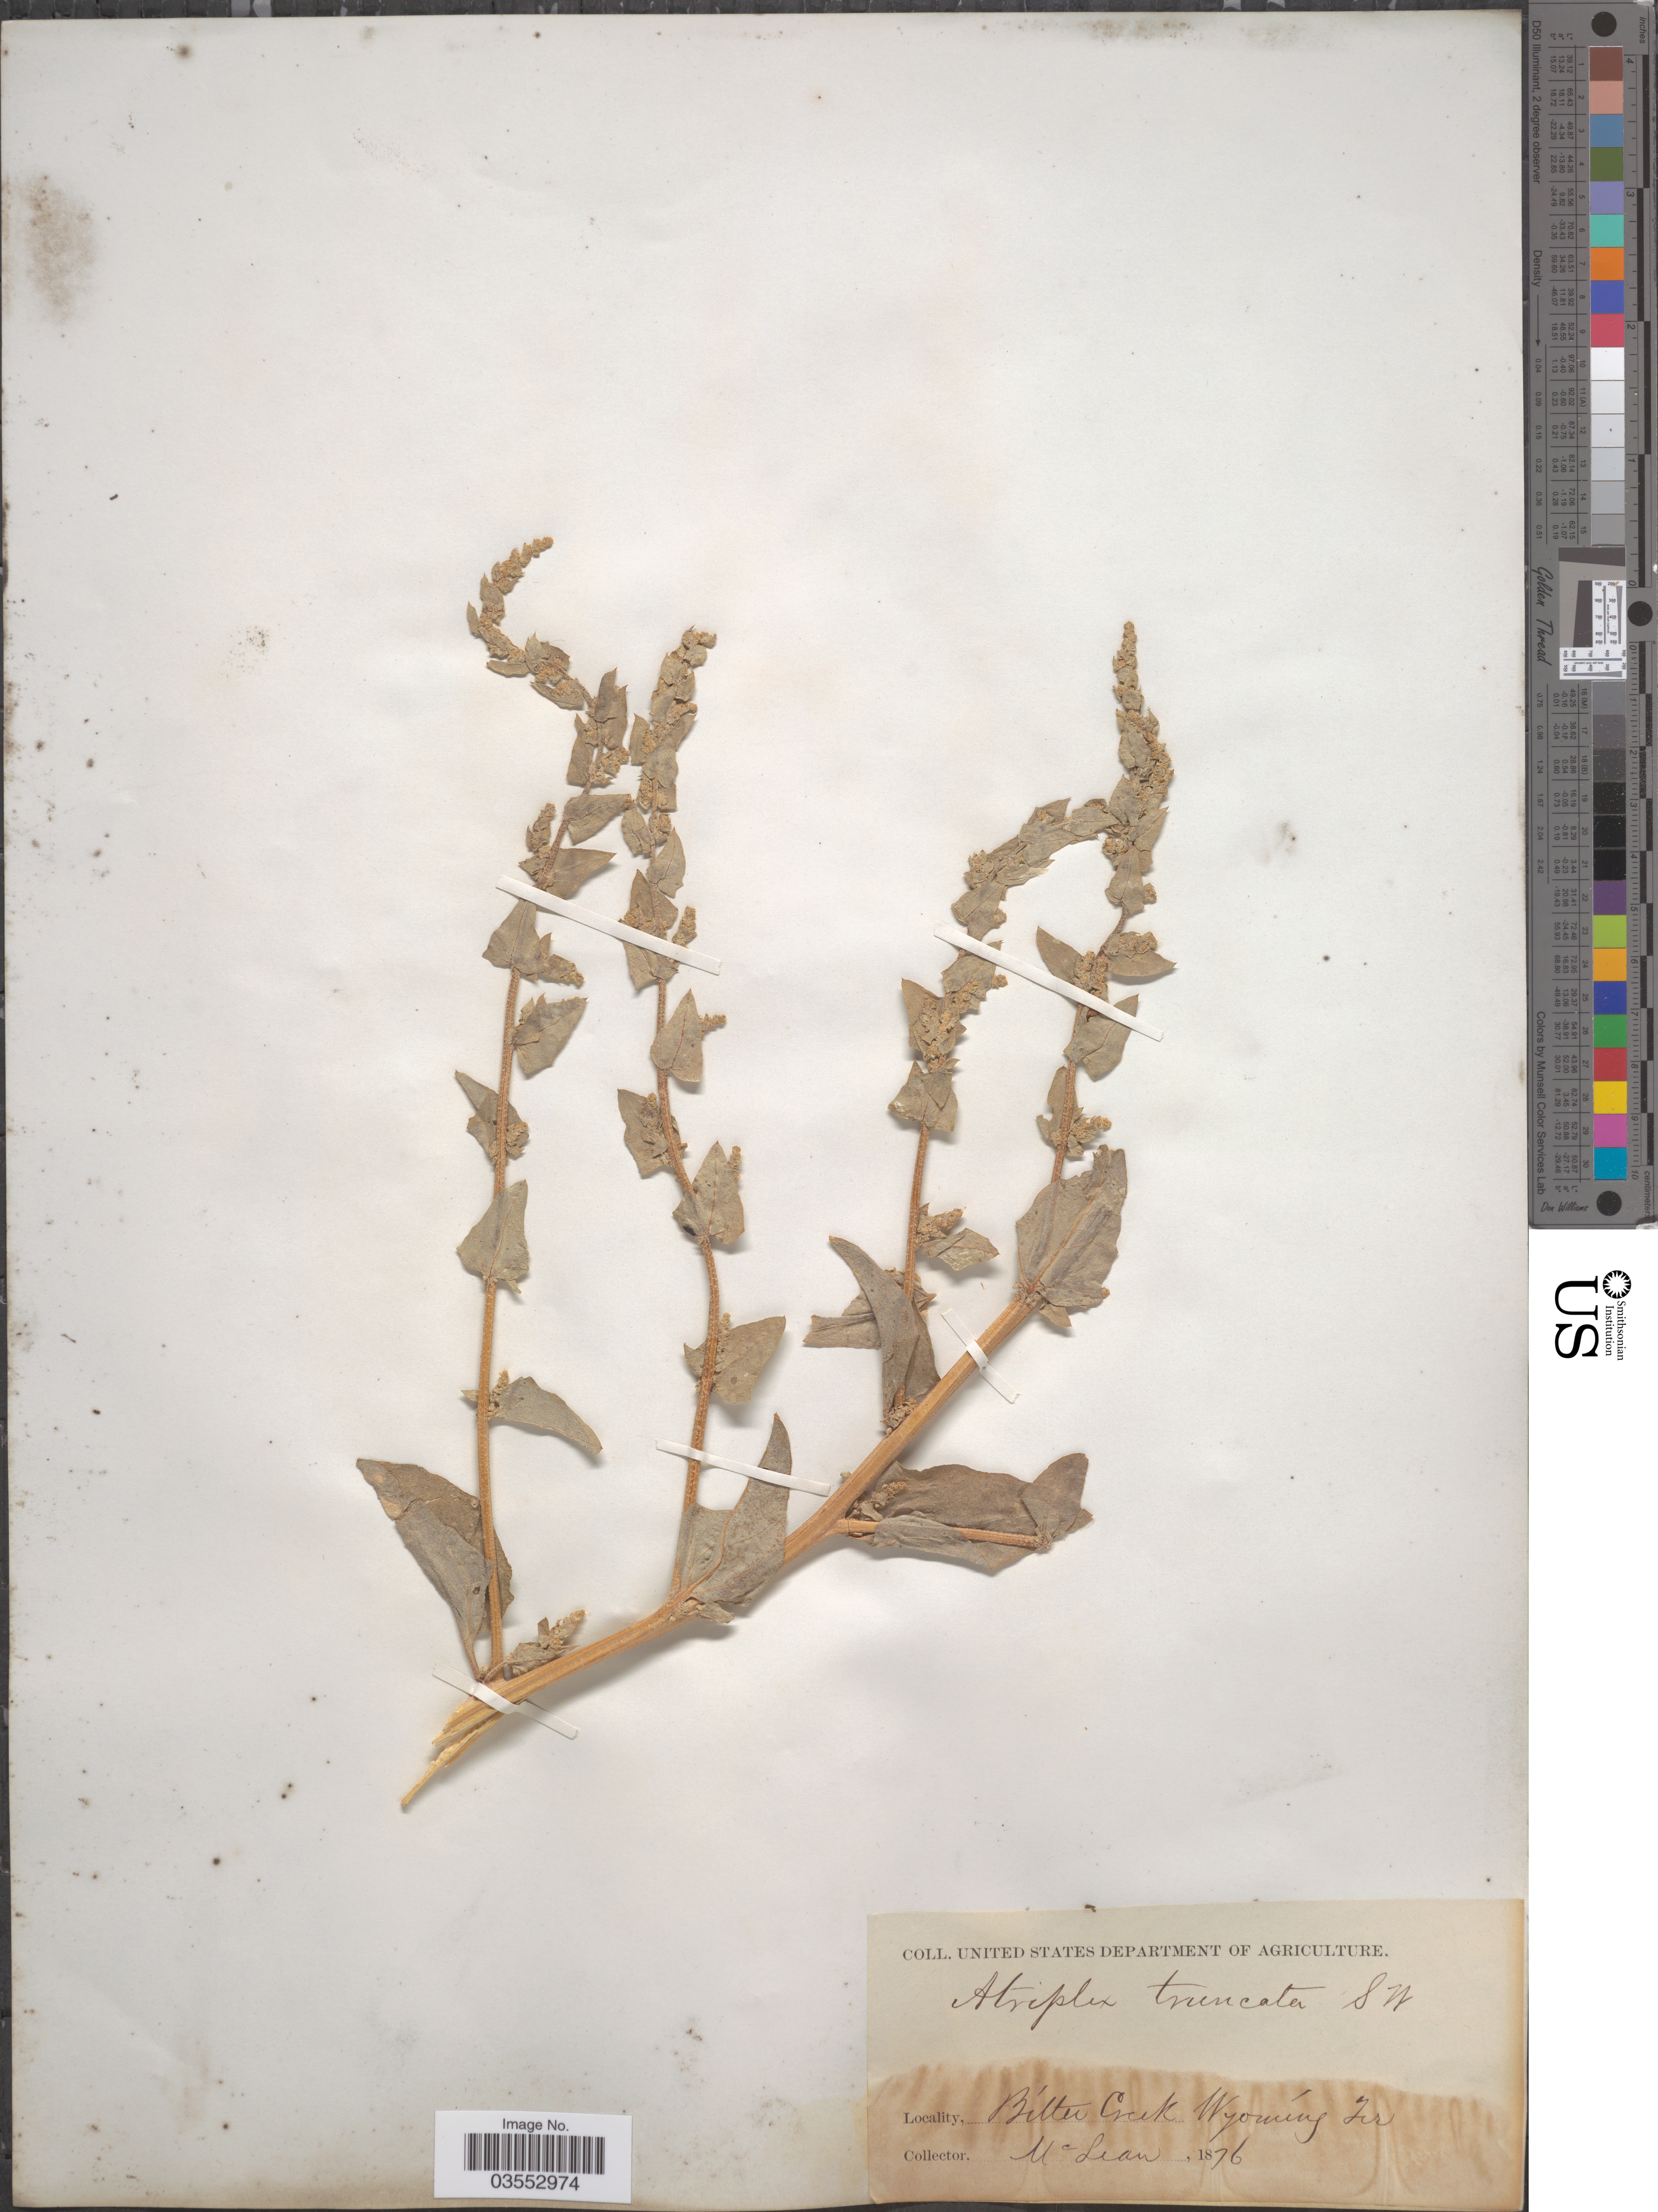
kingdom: Plantae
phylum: Tracheophyta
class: Magnoliopsida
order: Caryophyllales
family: Amaranthaceae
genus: Atriplex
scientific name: Atriplex truncata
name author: (Torr. ex S. Watson) A. Gray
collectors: -. McLean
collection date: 1876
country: United States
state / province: Wyoming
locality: Bitter Creek.